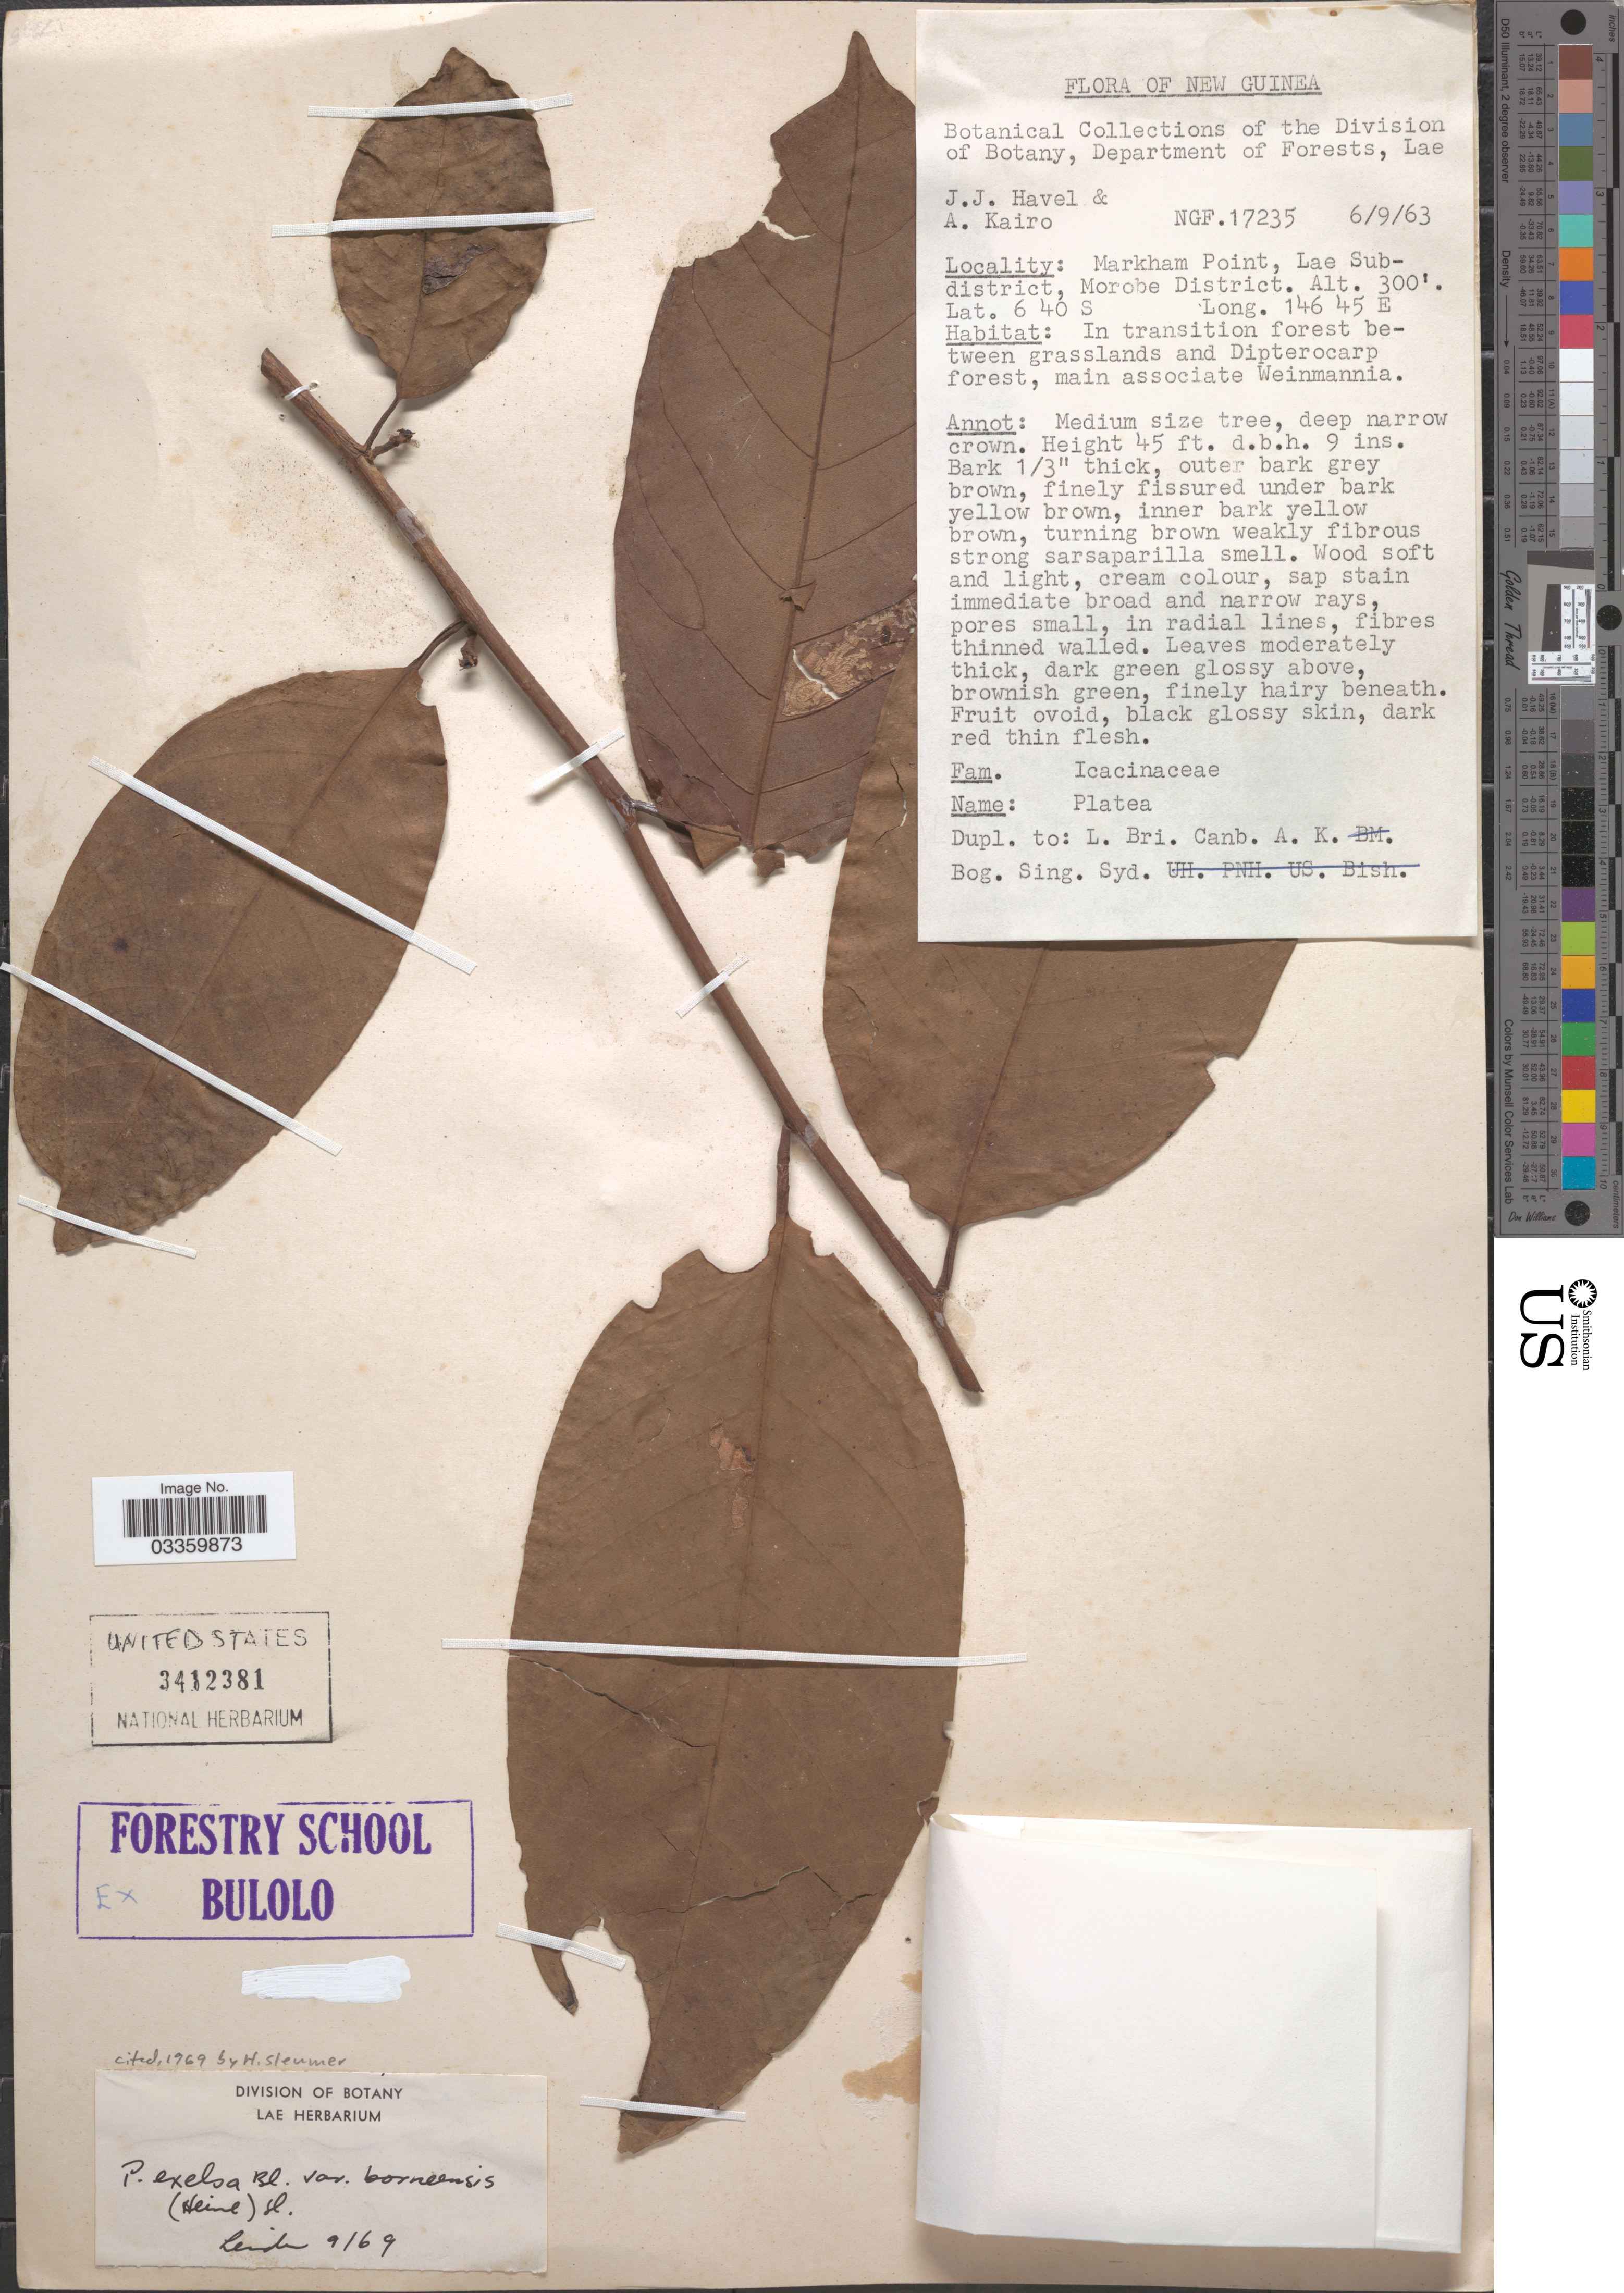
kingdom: Plantae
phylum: Tracheophyta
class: Magnoliopsida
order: Metteniusales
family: Metteniusaceae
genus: Platea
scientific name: Platea excelsa var. borneensia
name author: (Blume) Sleumer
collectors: J. Havel & A. Kairo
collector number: NGF 17235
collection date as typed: Transcribed d/m/y: 6/9/63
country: Papua New Guinea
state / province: Morobe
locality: New Guinea. Markham Point, Lae Sub-district, Morobe District.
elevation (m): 91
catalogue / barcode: US 3412381